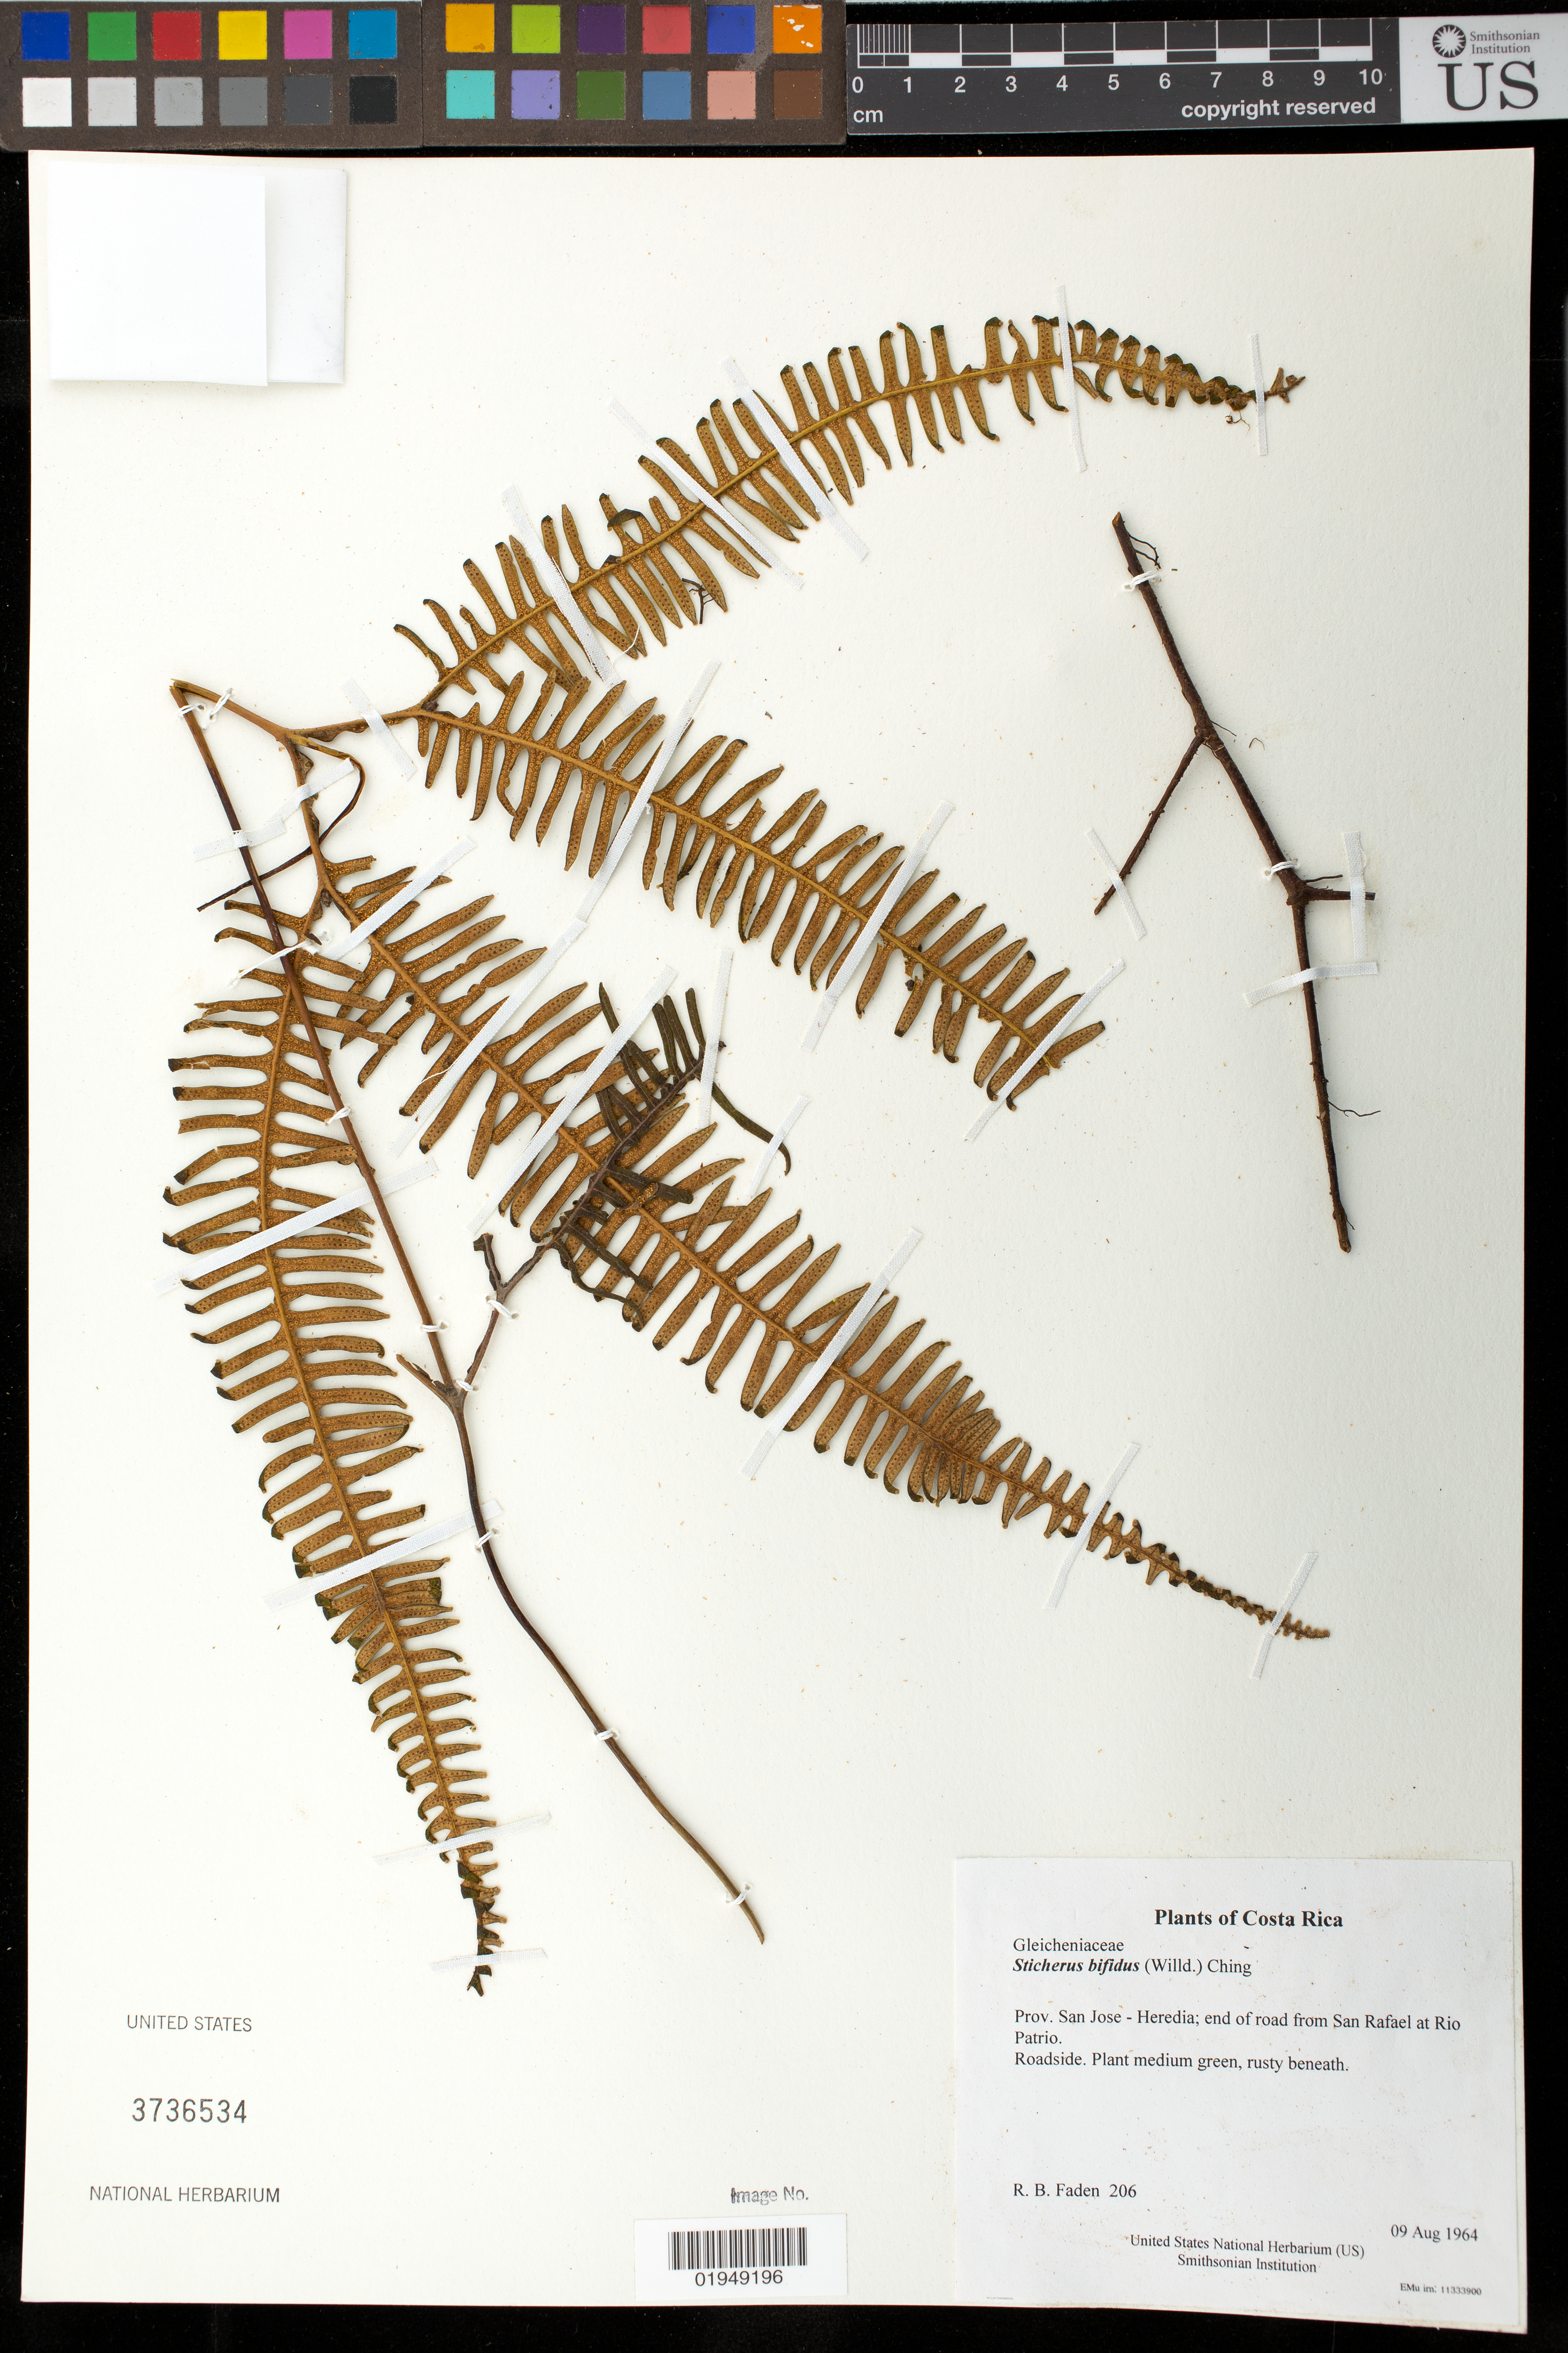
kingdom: Plantae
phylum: Tracheophyta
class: Polypodiopsida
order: Gleicheniales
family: Gleicheniaceae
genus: Sticherus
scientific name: Sticherus bifidus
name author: (Willd.) Ching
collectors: R. B. Faden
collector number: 206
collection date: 1964-08-09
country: Costa Rica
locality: Prov. San Jose - Heredia; end of road from San Rafael at Rio Patrio.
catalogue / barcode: US 3736534